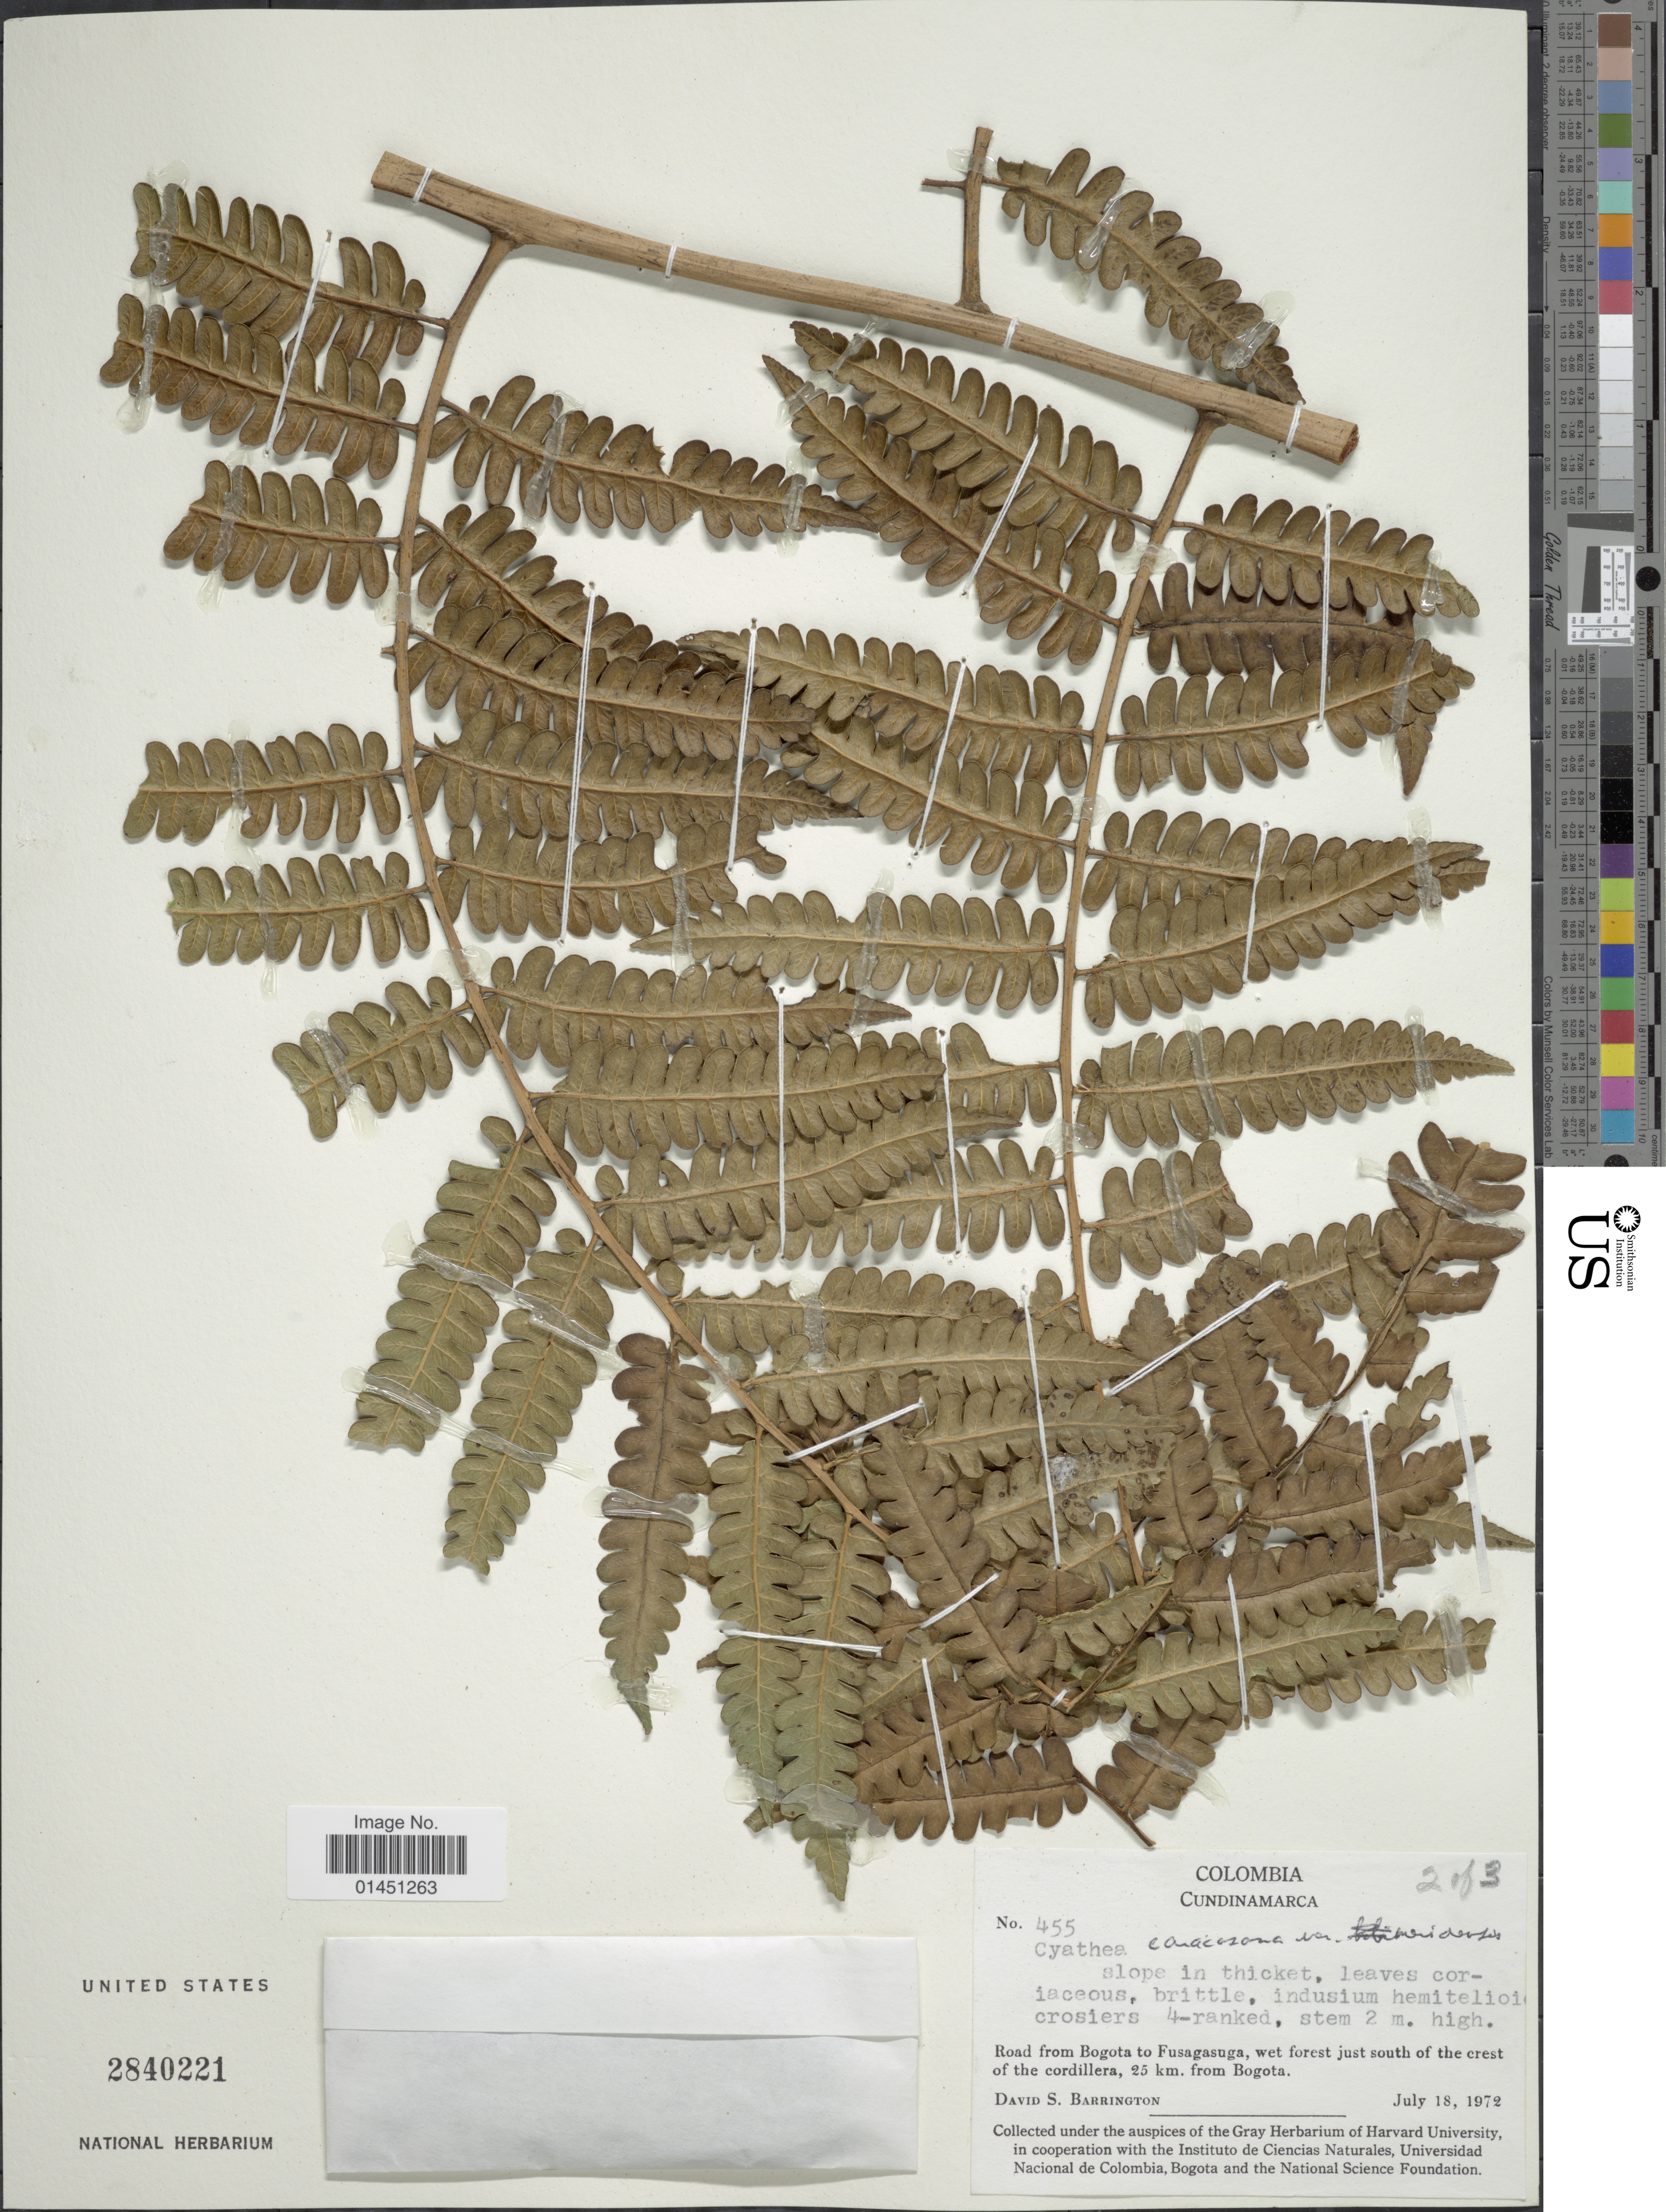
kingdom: Plantae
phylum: Tracheophyta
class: Polypodiopsida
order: Cyatheales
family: Cyatheaceae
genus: Cyathea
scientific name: Cyathea caracasana var. meridensis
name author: (H. Karst.) R.M. Tryon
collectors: D. S. Barrington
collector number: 455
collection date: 1972-07-18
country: Colombia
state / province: Cundinamarca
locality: Road from Bogota to Fusagasuga, wet forest just south of the crest of the cordillera, 25 km. from Bogota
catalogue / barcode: US 2840221